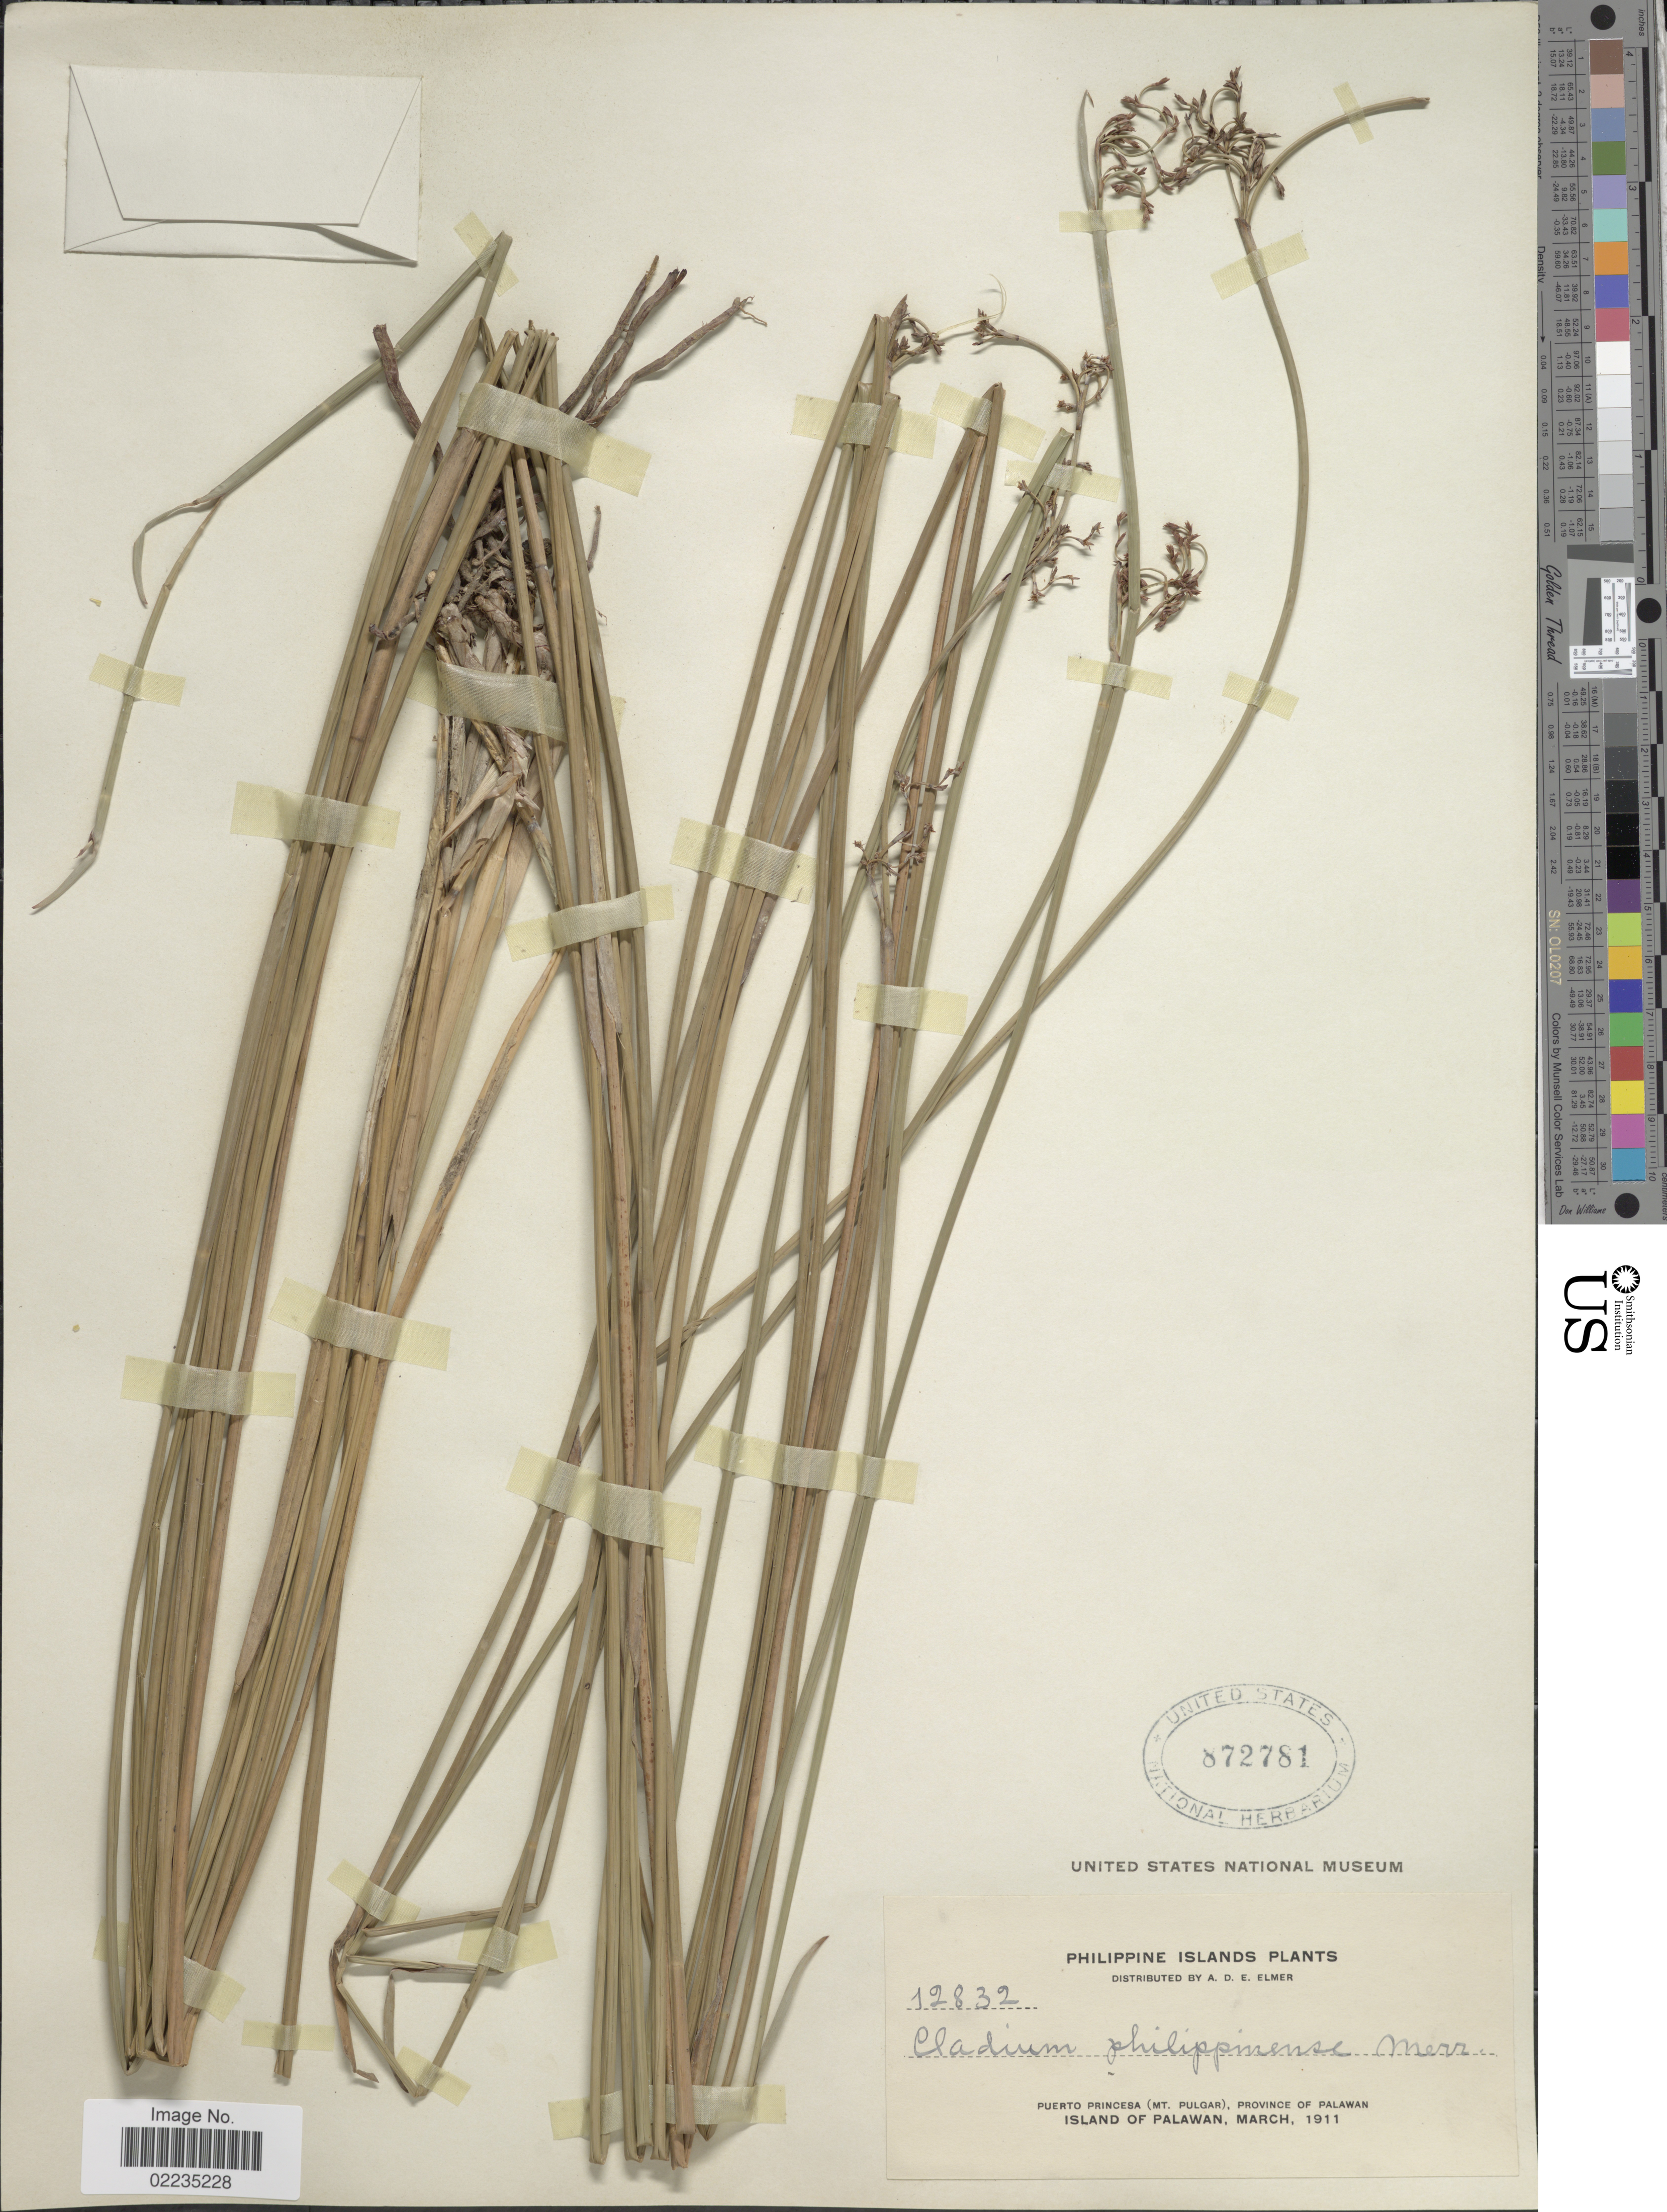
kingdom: Plantae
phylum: Tracheophyta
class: Liliopsida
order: Poales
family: Cyperaceae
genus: Machaerina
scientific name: Machaerina disticha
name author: (C.B. Clarke) T. Koyama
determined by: Strong, Mark T., (BOT), Smithsonian Institution - National Museum of Natural History (UNITED STATES)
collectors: A. D. E. Elmer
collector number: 12832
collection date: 1911-03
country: Philippines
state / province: Mimaropa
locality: Puerto Princesa (Mt. Pulgar), Province of Palawan, Island of Palawan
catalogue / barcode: US 872781